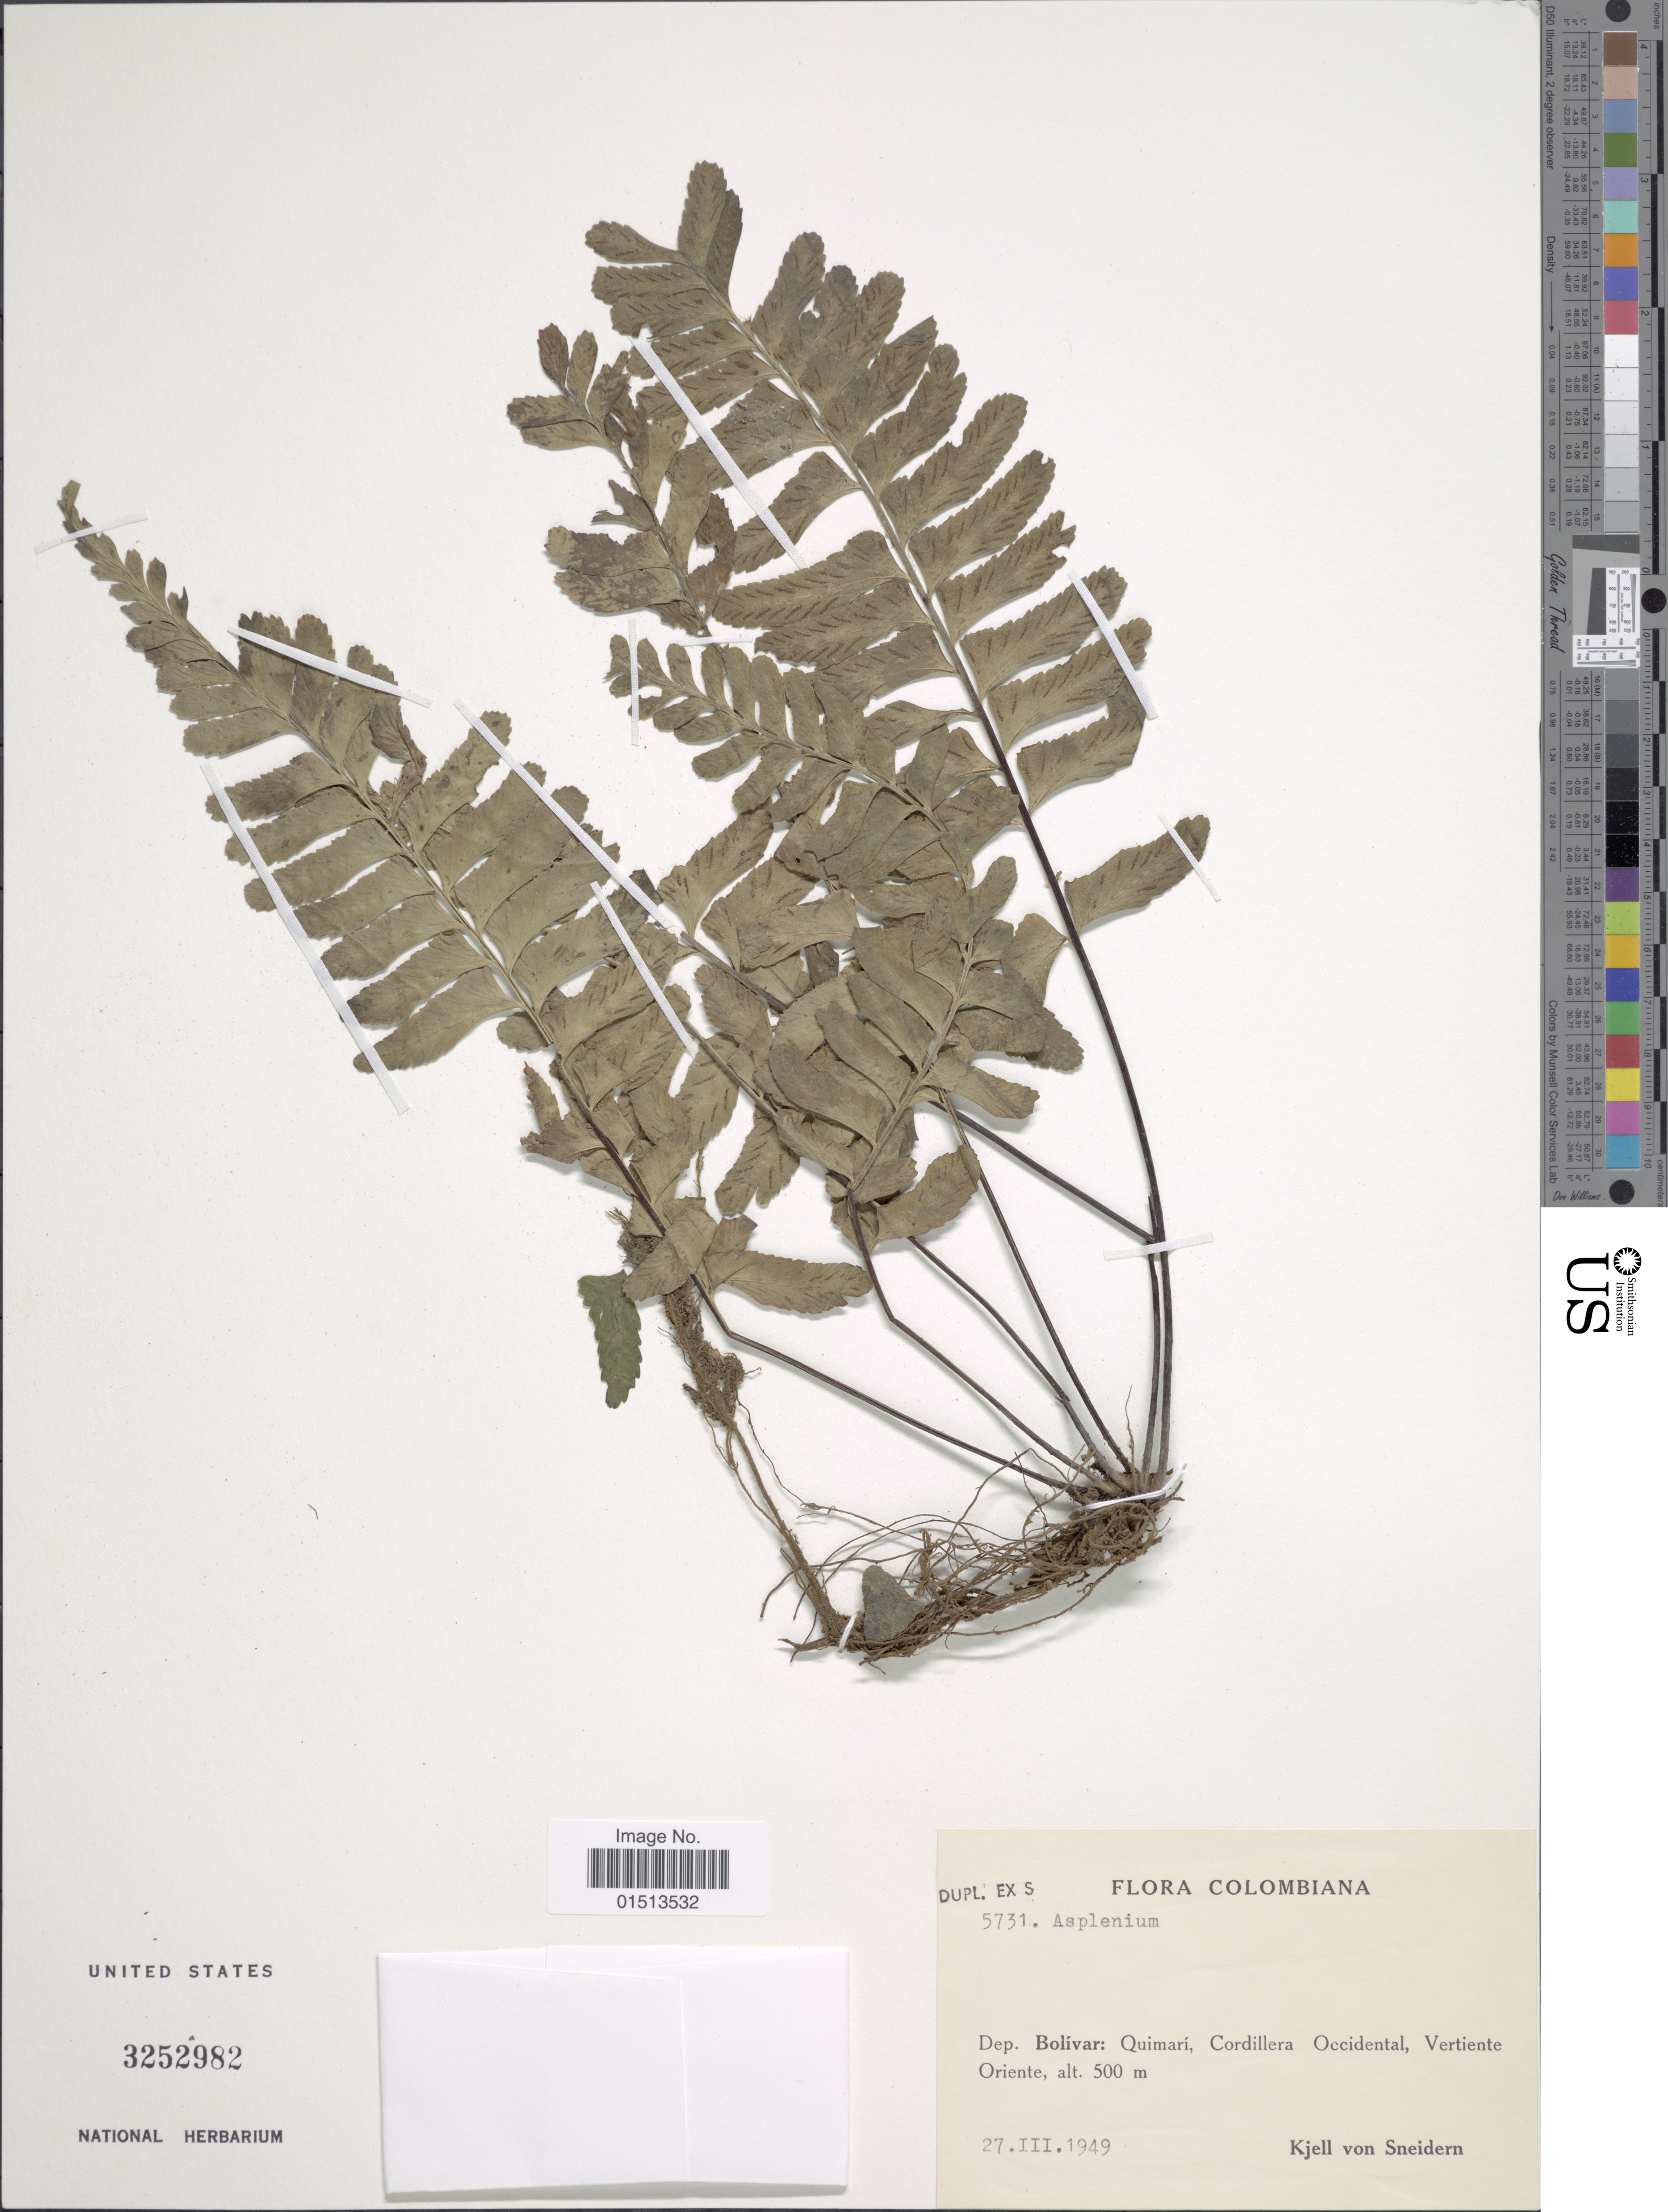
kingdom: Plantae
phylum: Tracheophyta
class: Polypodiopsida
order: Polypodiales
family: Aspleniaceae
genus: Asplenium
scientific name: Asplenium sp.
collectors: K. von Sneidern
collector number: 5731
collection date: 1949-03-27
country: Venezuela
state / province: Bolivar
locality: Quimari, Cordillera Occidental, Vertiente Oriente.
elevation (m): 500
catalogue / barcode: US 3252982